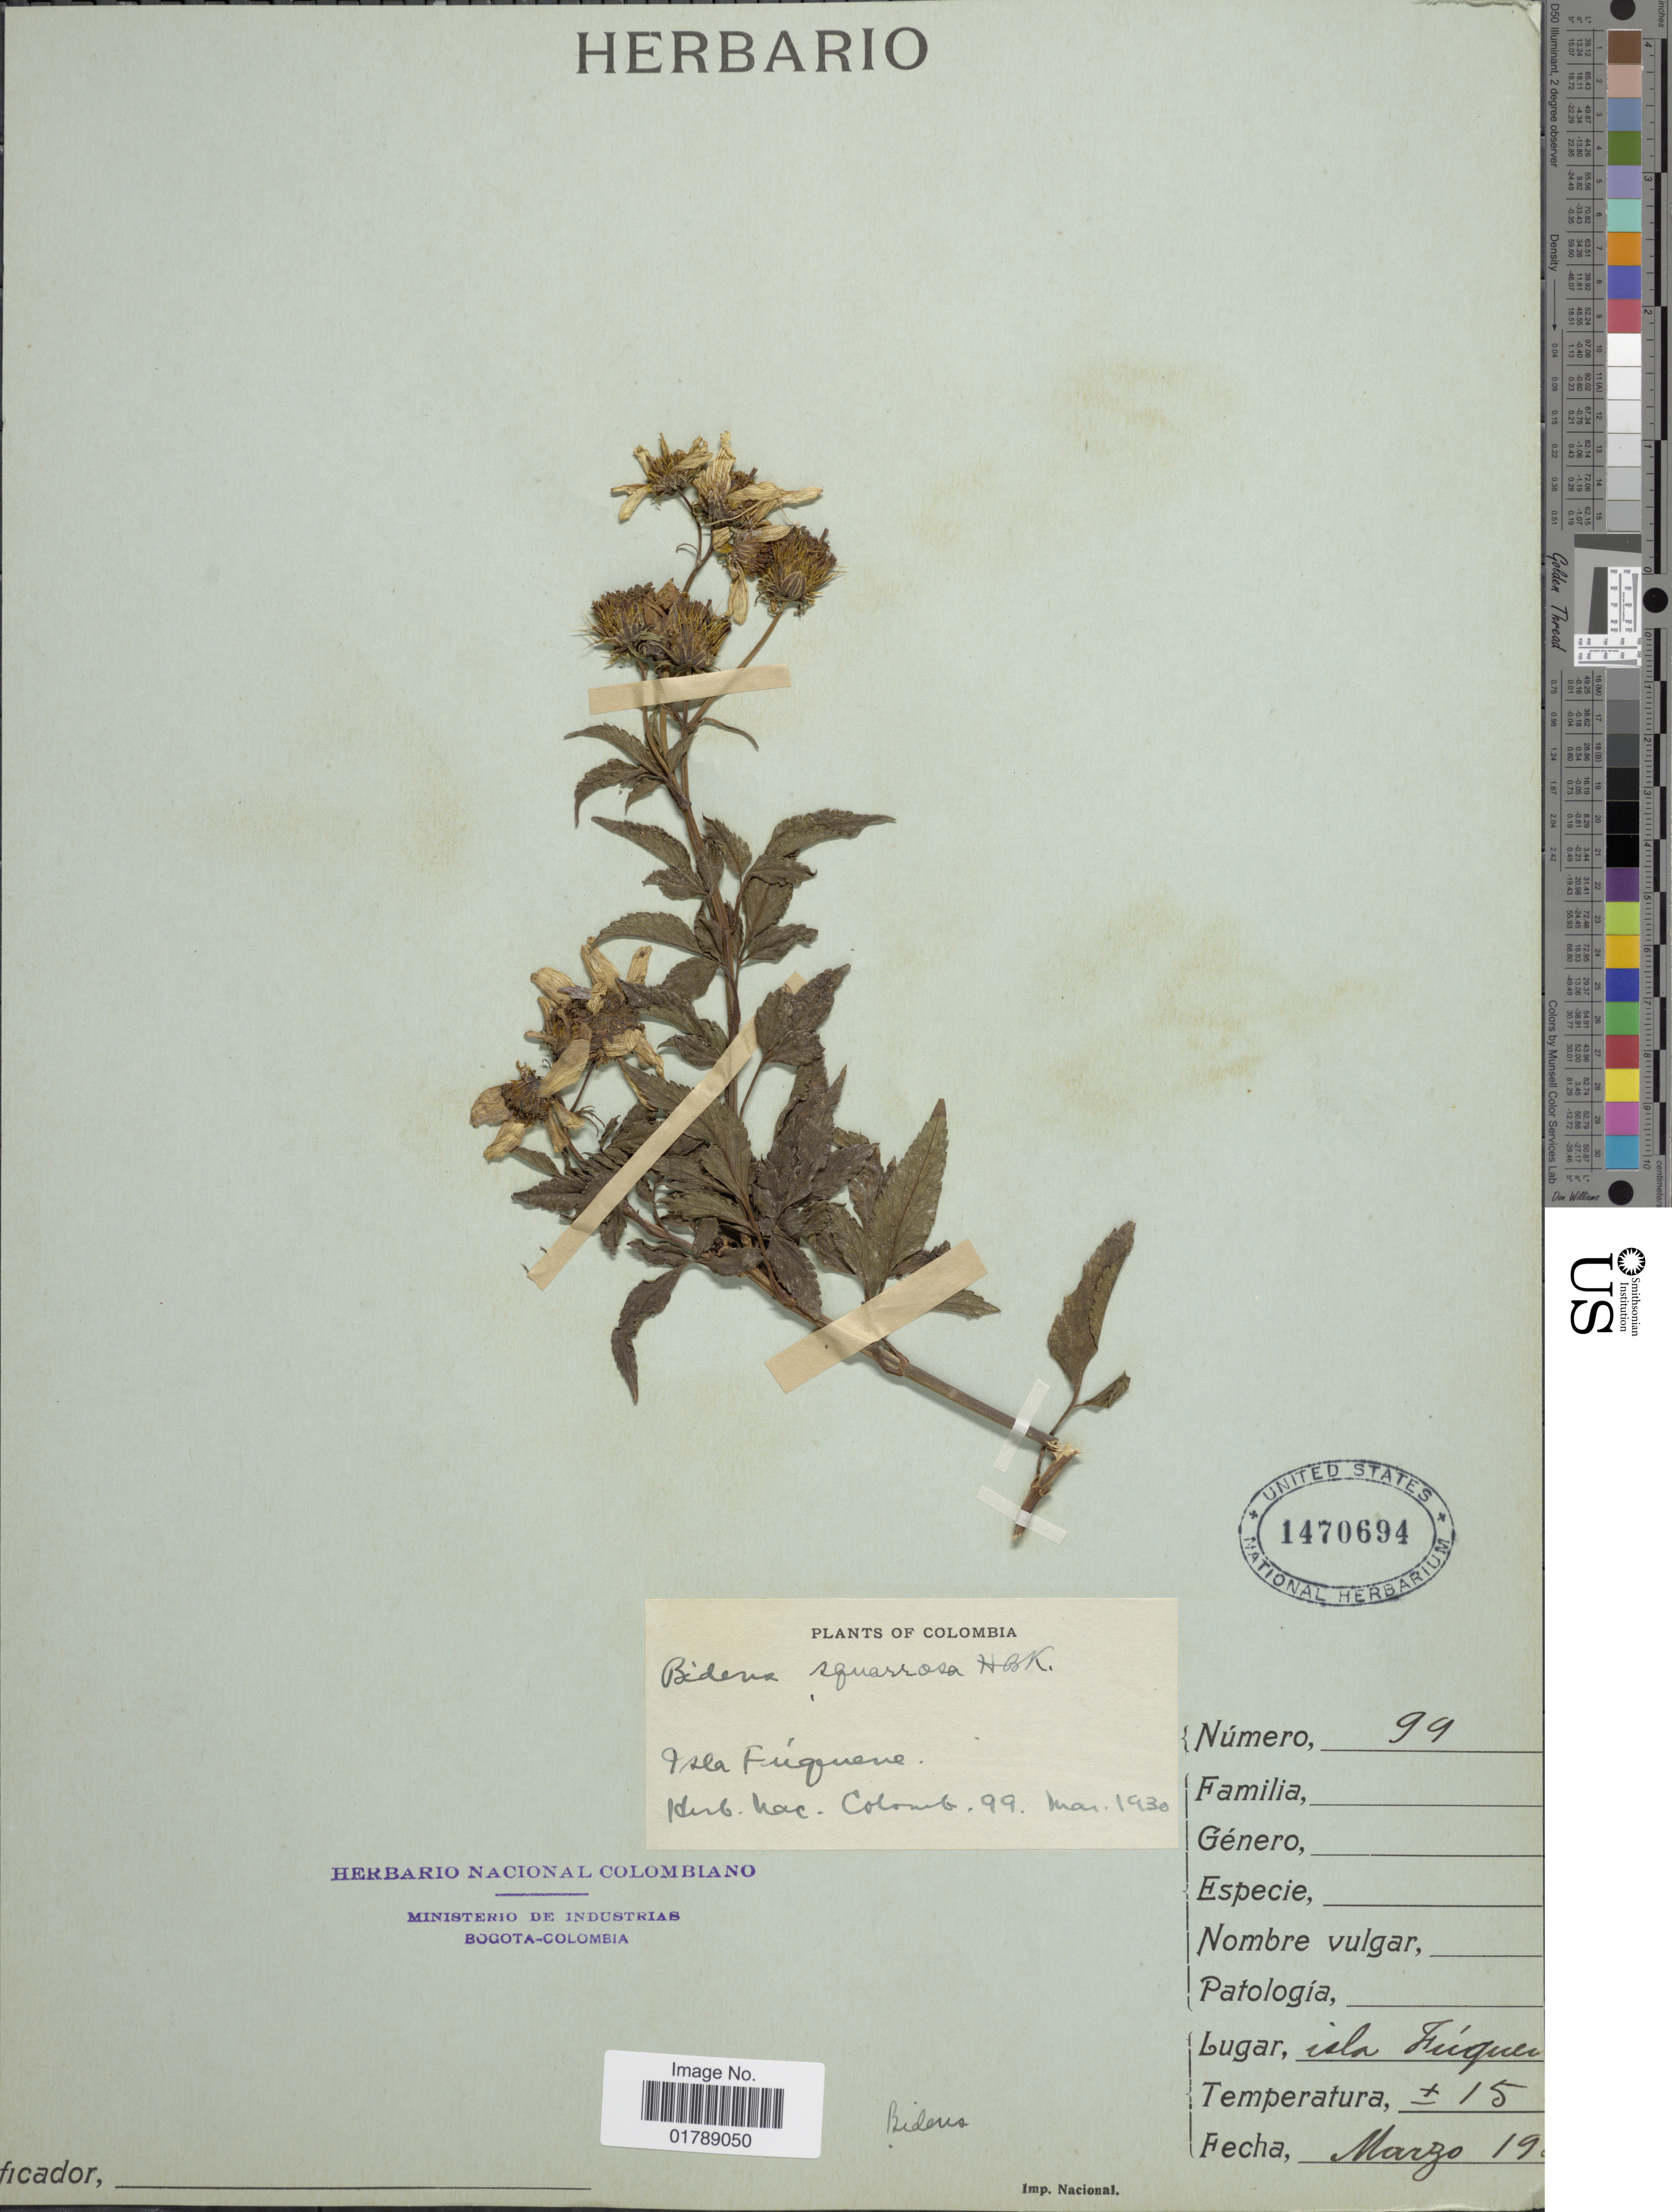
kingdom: Plantae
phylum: Tracheophyta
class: Magnoliopsida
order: Asterales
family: Asteraceae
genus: Bidens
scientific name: Bidens rubifolia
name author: Kunth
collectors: ex herb. Nac. Colomb.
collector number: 99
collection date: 1930-03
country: Colombia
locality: Isla Fúquene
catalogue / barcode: US 1470694